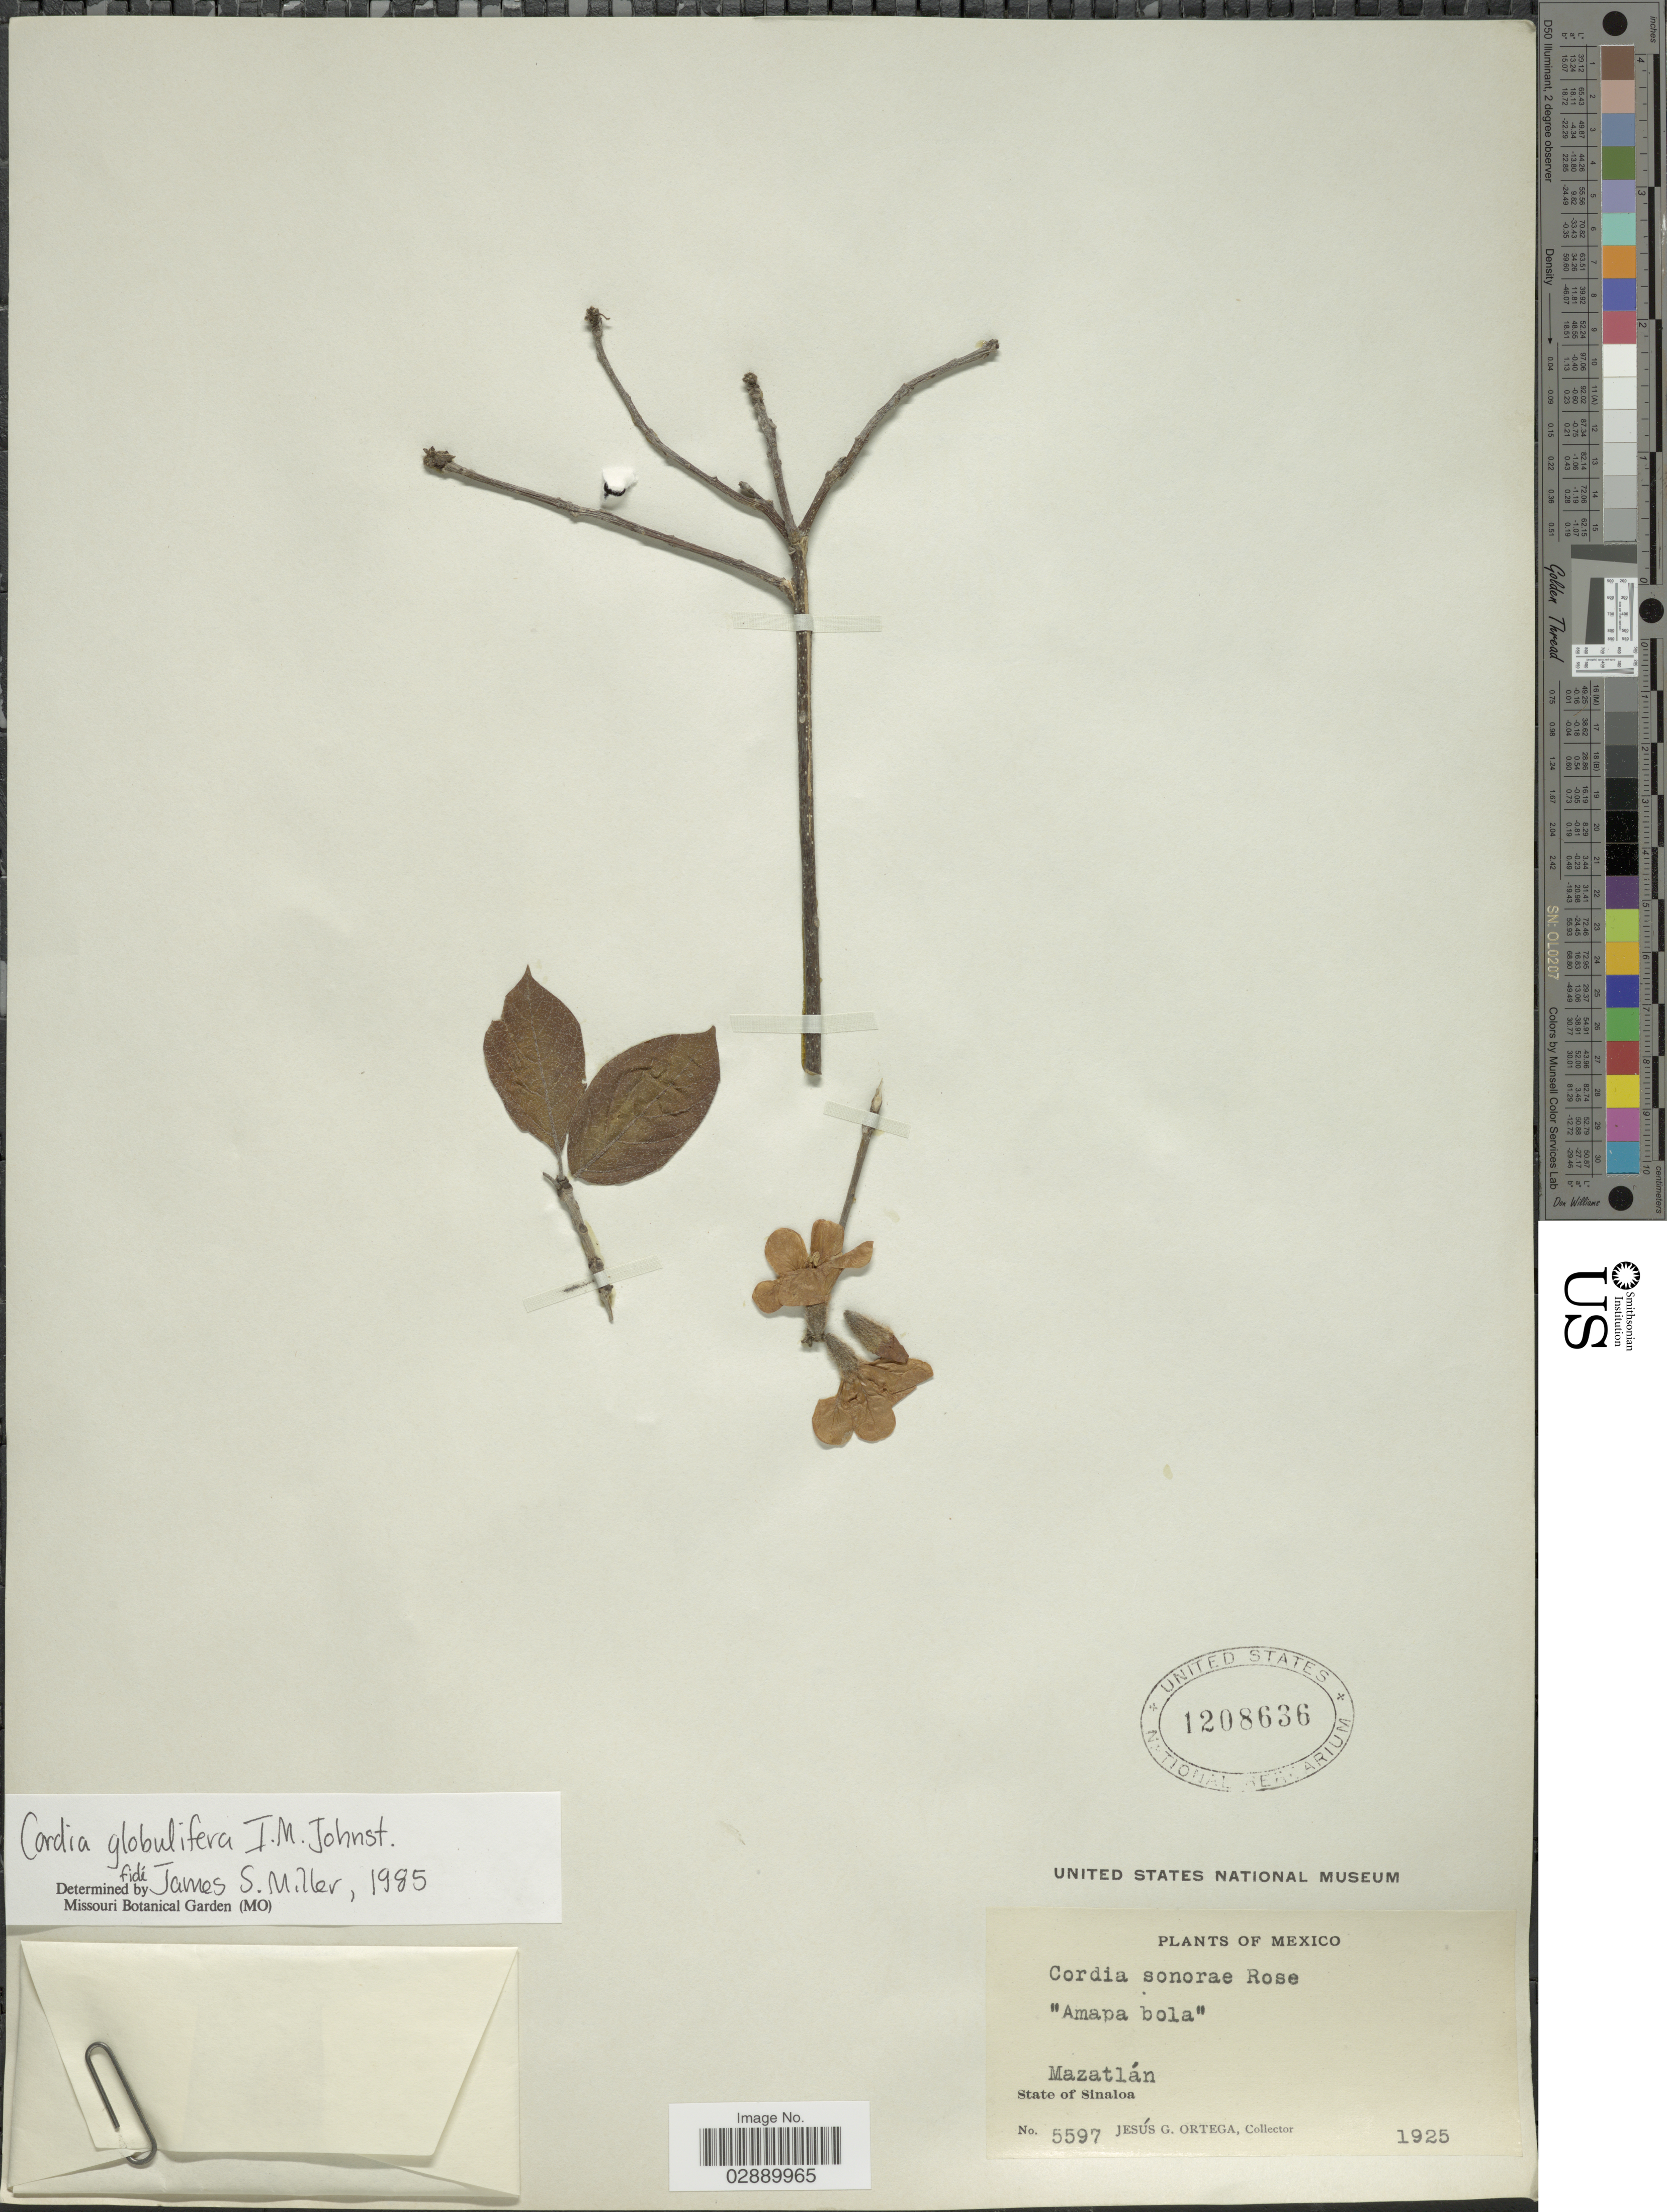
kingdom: Plantae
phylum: Tracheophyta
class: Magnoliopsida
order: Boraginales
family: Cordiaceae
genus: Cordia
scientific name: Cordia globulifera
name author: I.M. Johnst.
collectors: J. Ortega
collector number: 5597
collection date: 1925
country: Mexico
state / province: Sinaloa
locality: Mazatlán.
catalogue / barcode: US 1208636